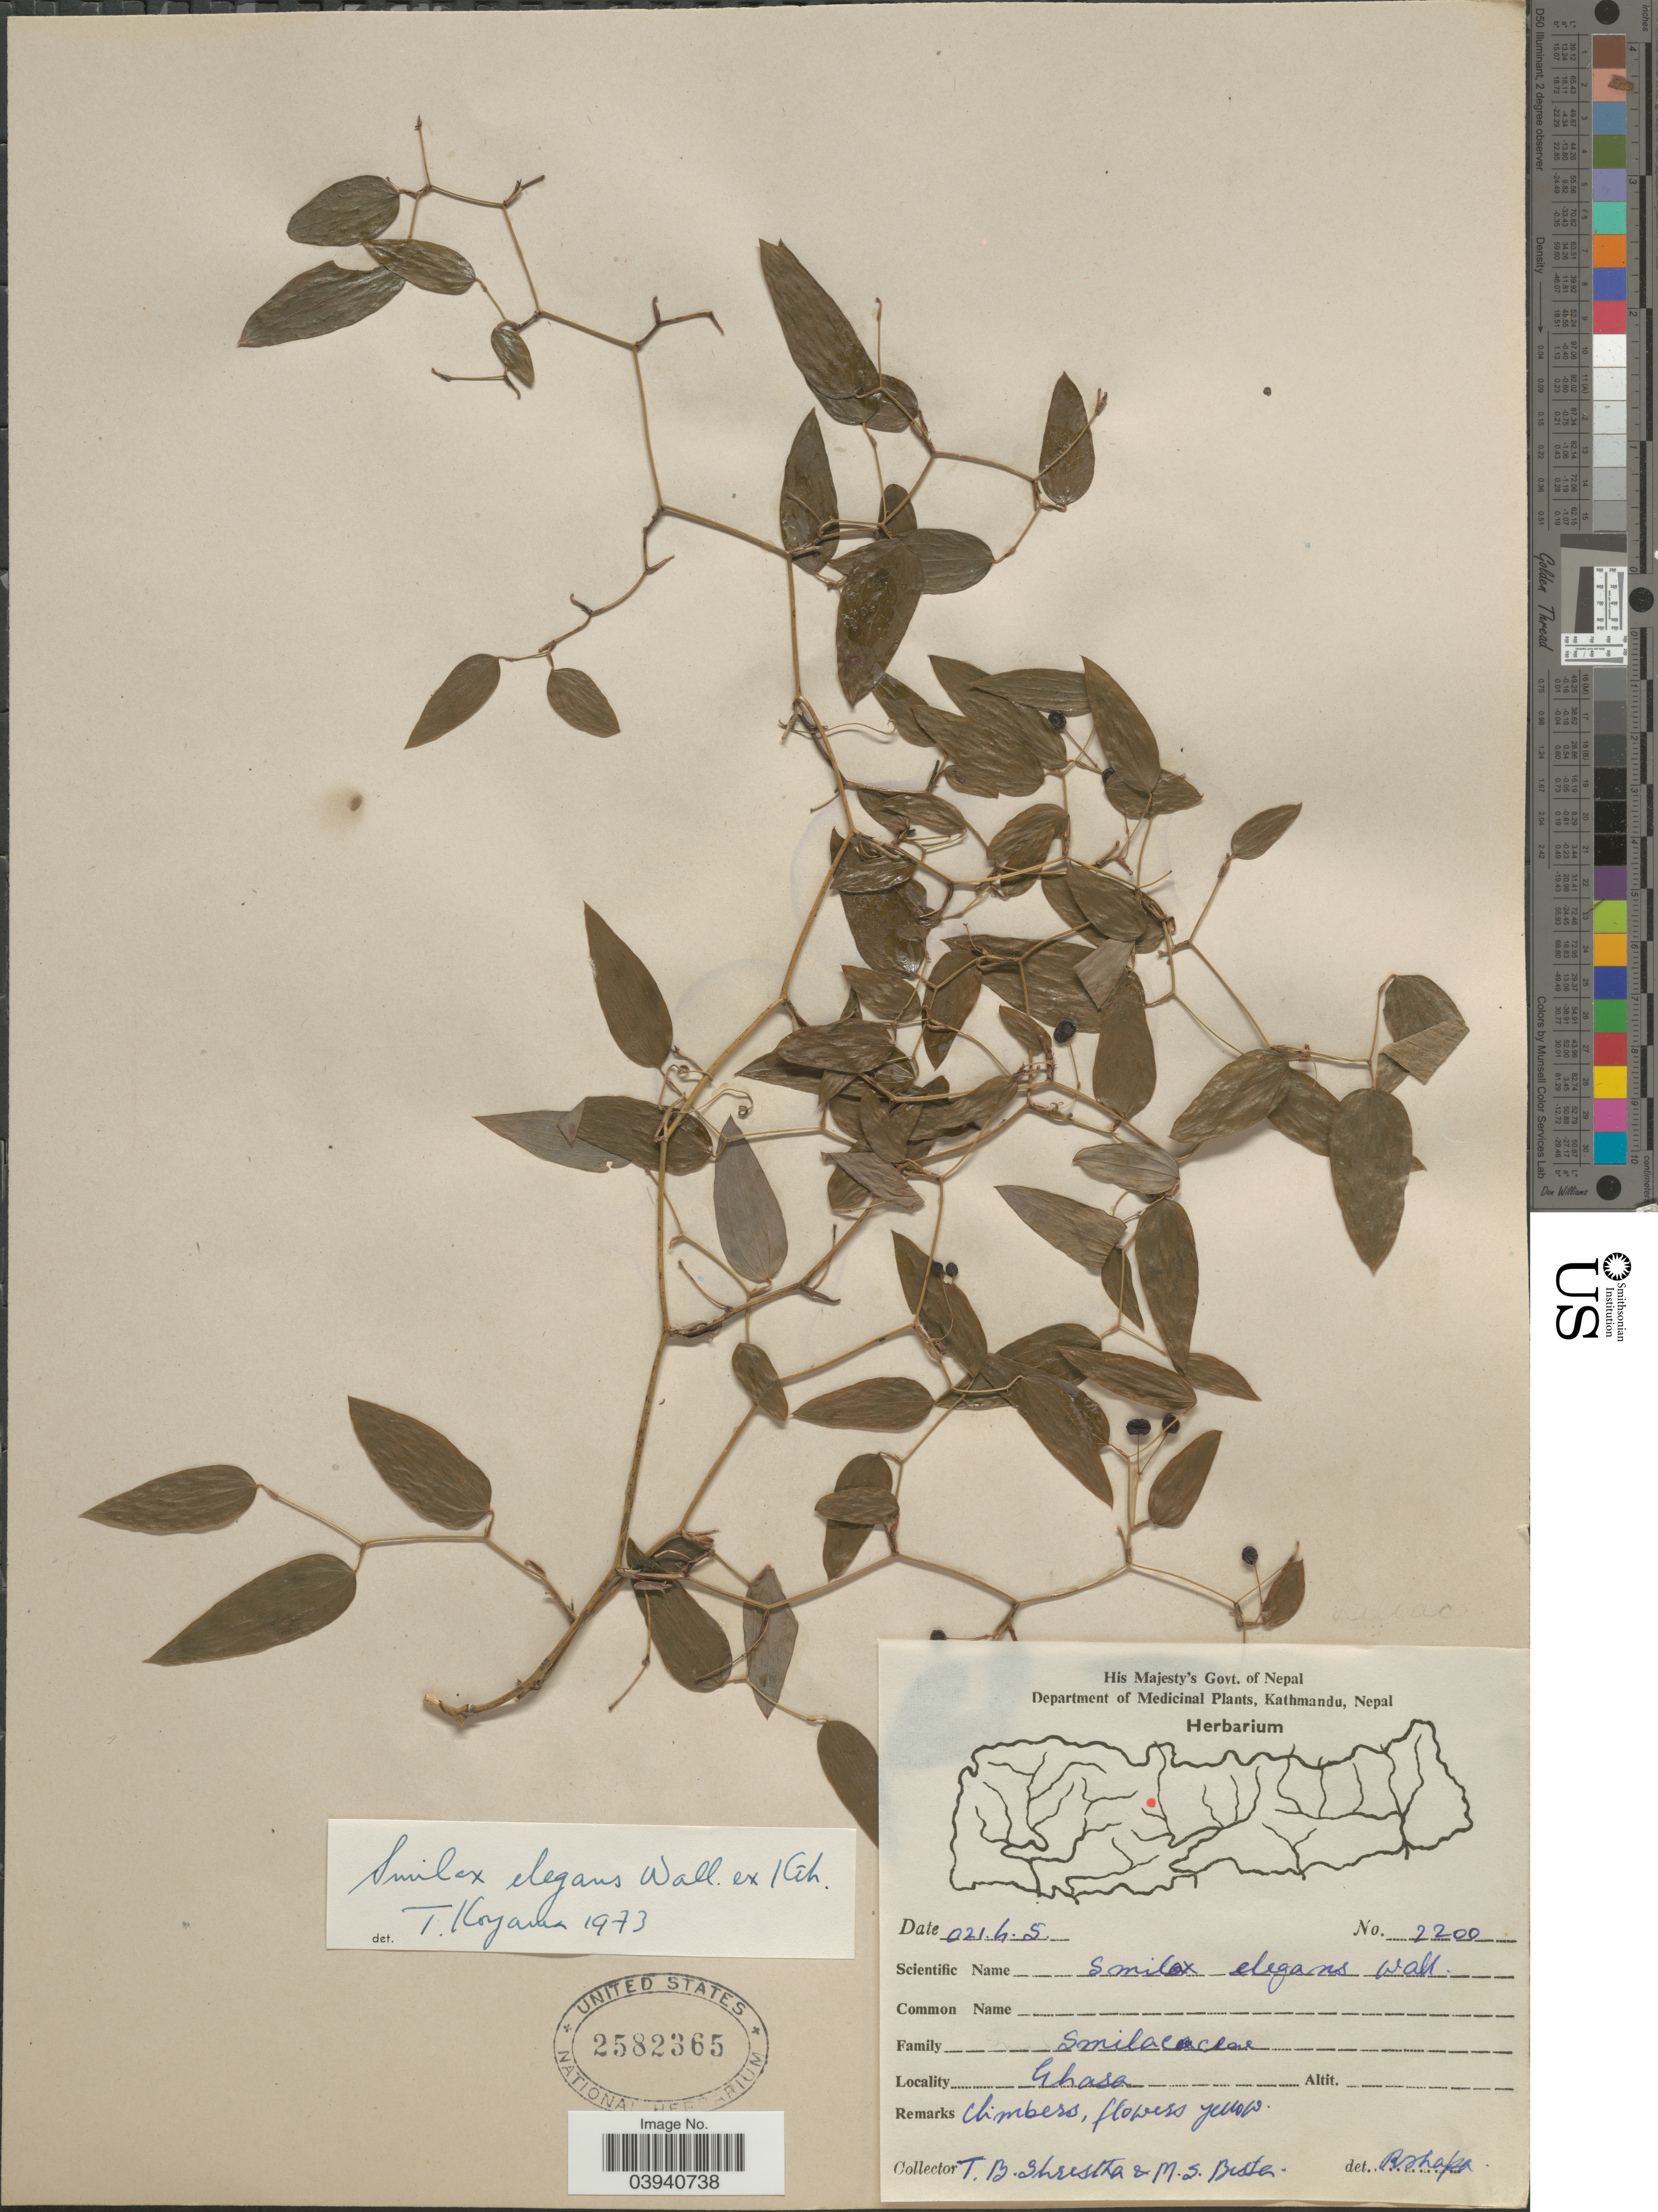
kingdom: Plantae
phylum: Tracheophyta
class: Liliopsida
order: Liliales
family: Smilacaceae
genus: Smilax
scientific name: Smilax elegans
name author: Wall. ex Kunth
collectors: T. B. Shrestha & M. Bister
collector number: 2200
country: Nepal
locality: Ghasa.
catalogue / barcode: US 2582365